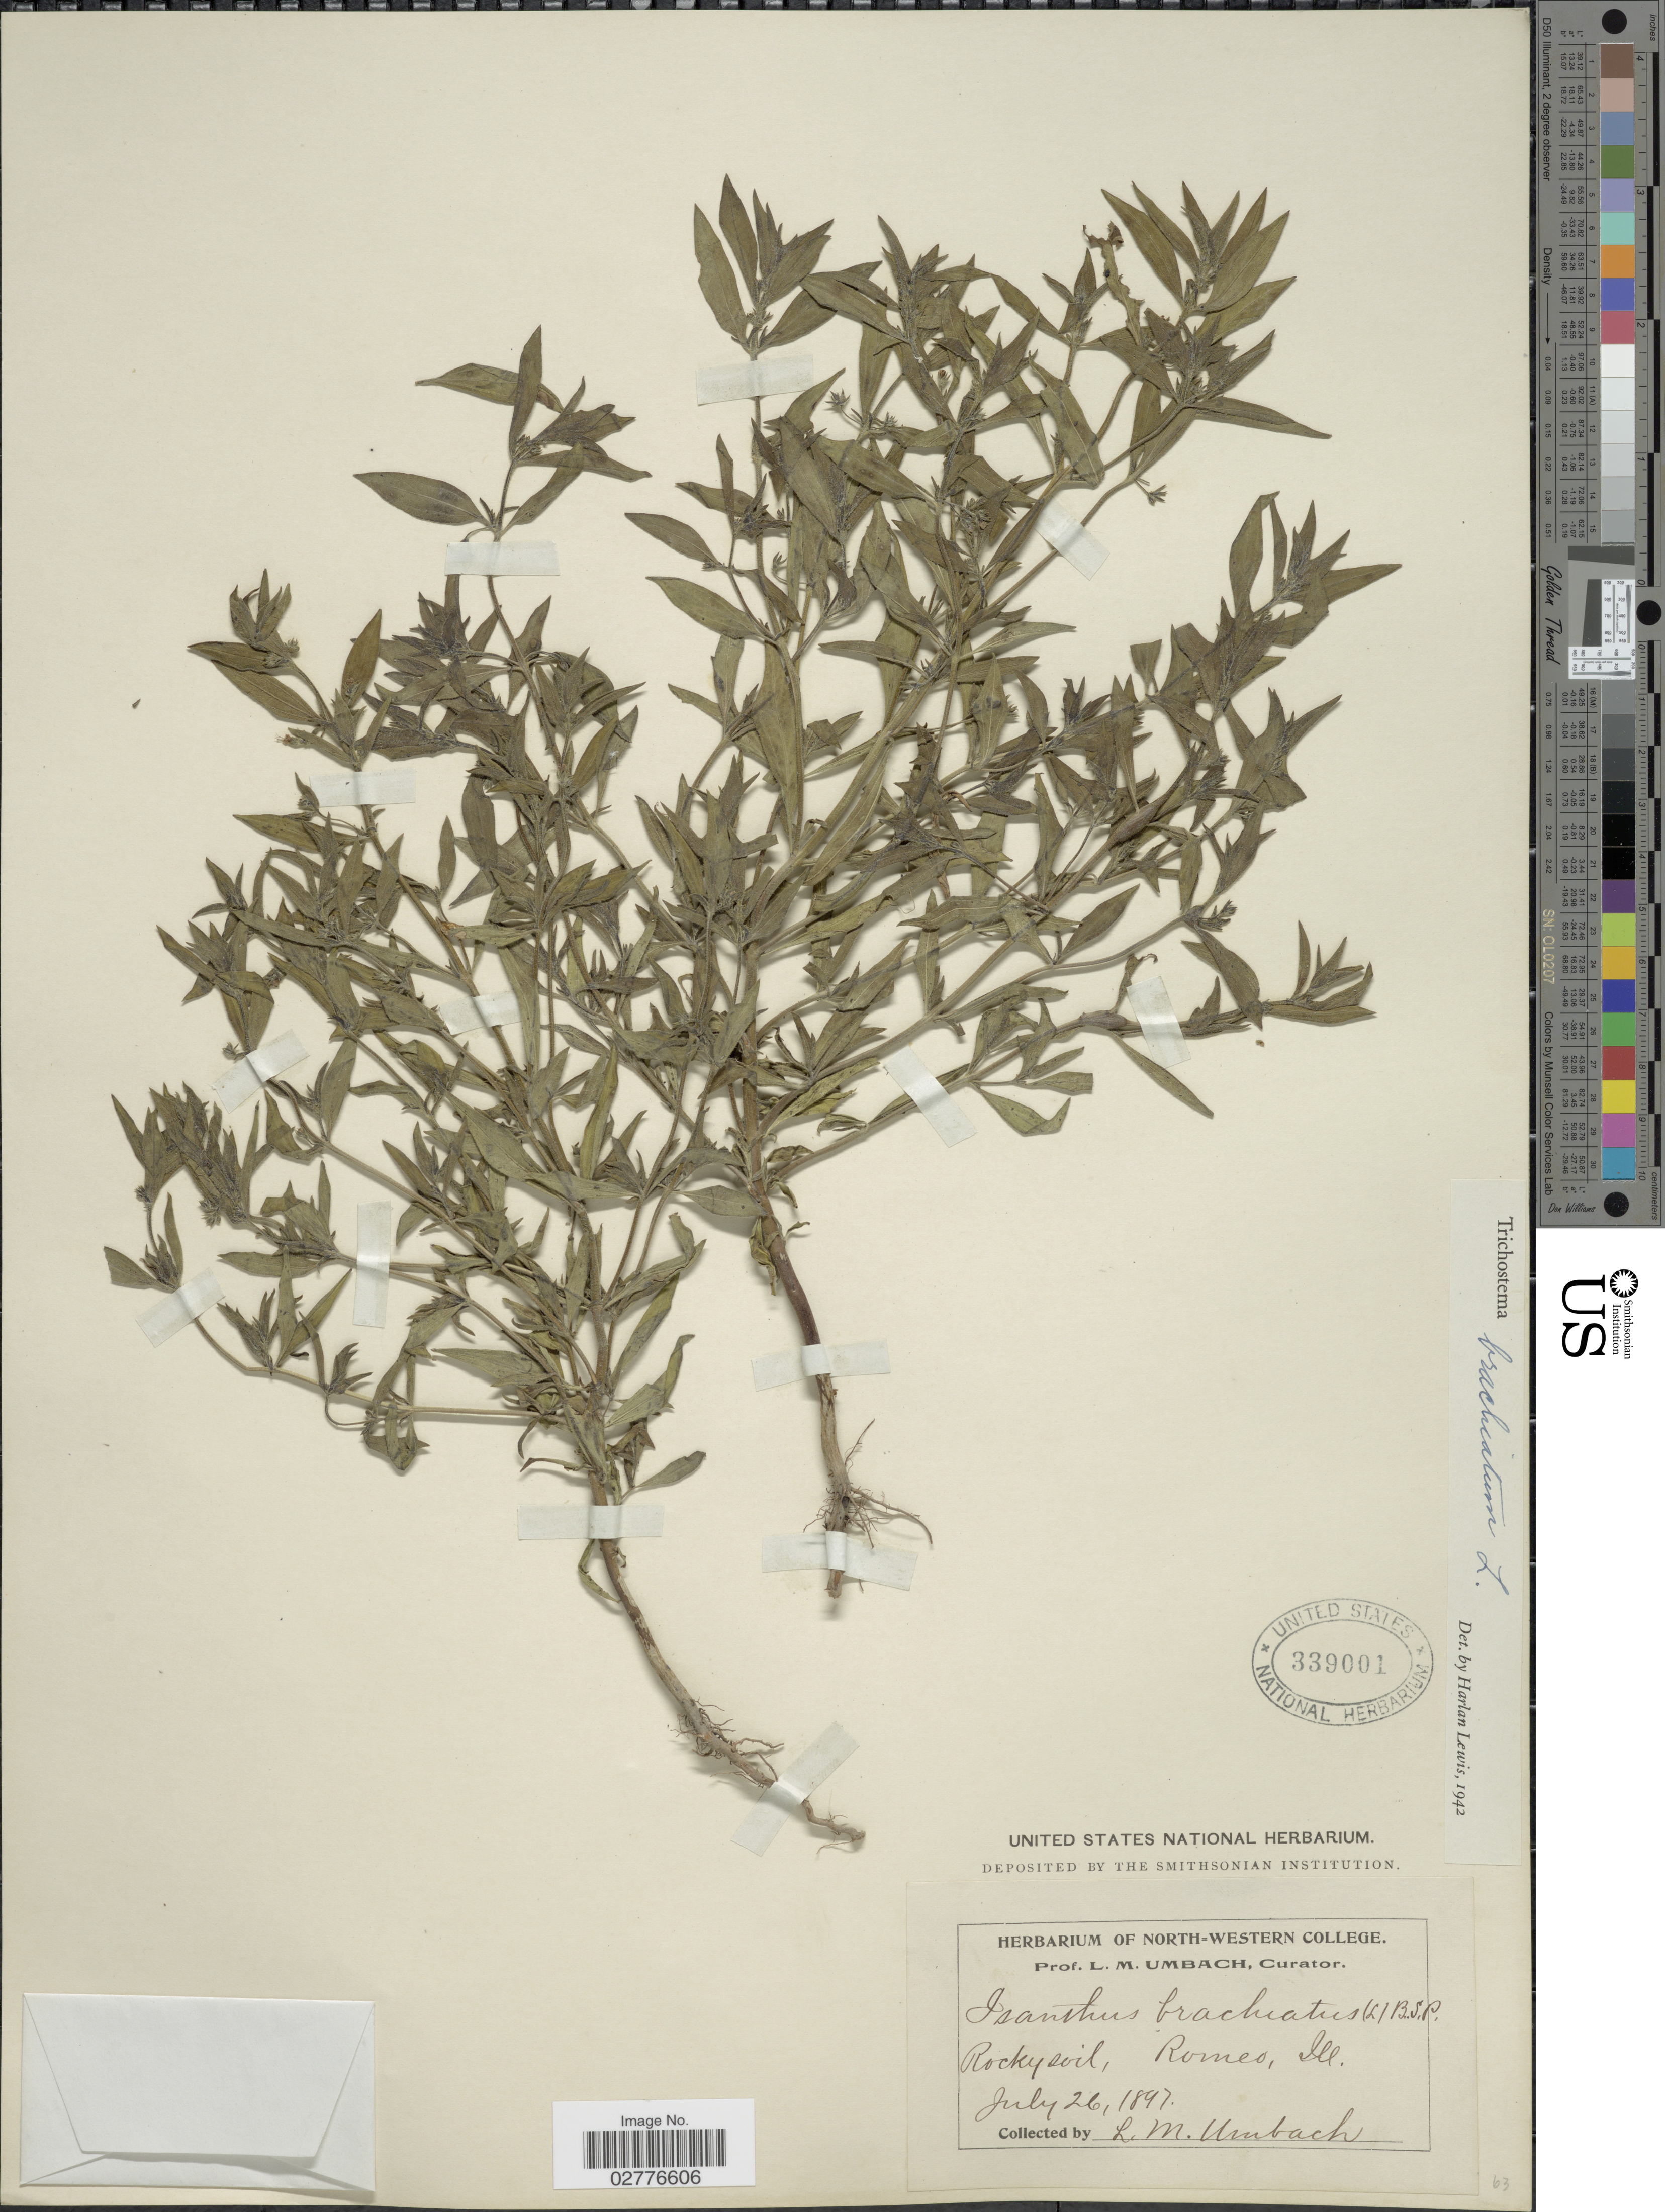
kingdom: Plantae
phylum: Tracheophyta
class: Magnoliopsida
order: Lamiales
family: Lamiaceae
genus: Trichostema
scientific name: Trichostema brachiatum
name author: L.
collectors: L. M. Umbach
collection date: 1897-07-26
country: United States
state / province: Illinois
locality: Rocky soil, Romeo.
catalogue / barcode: US 339001